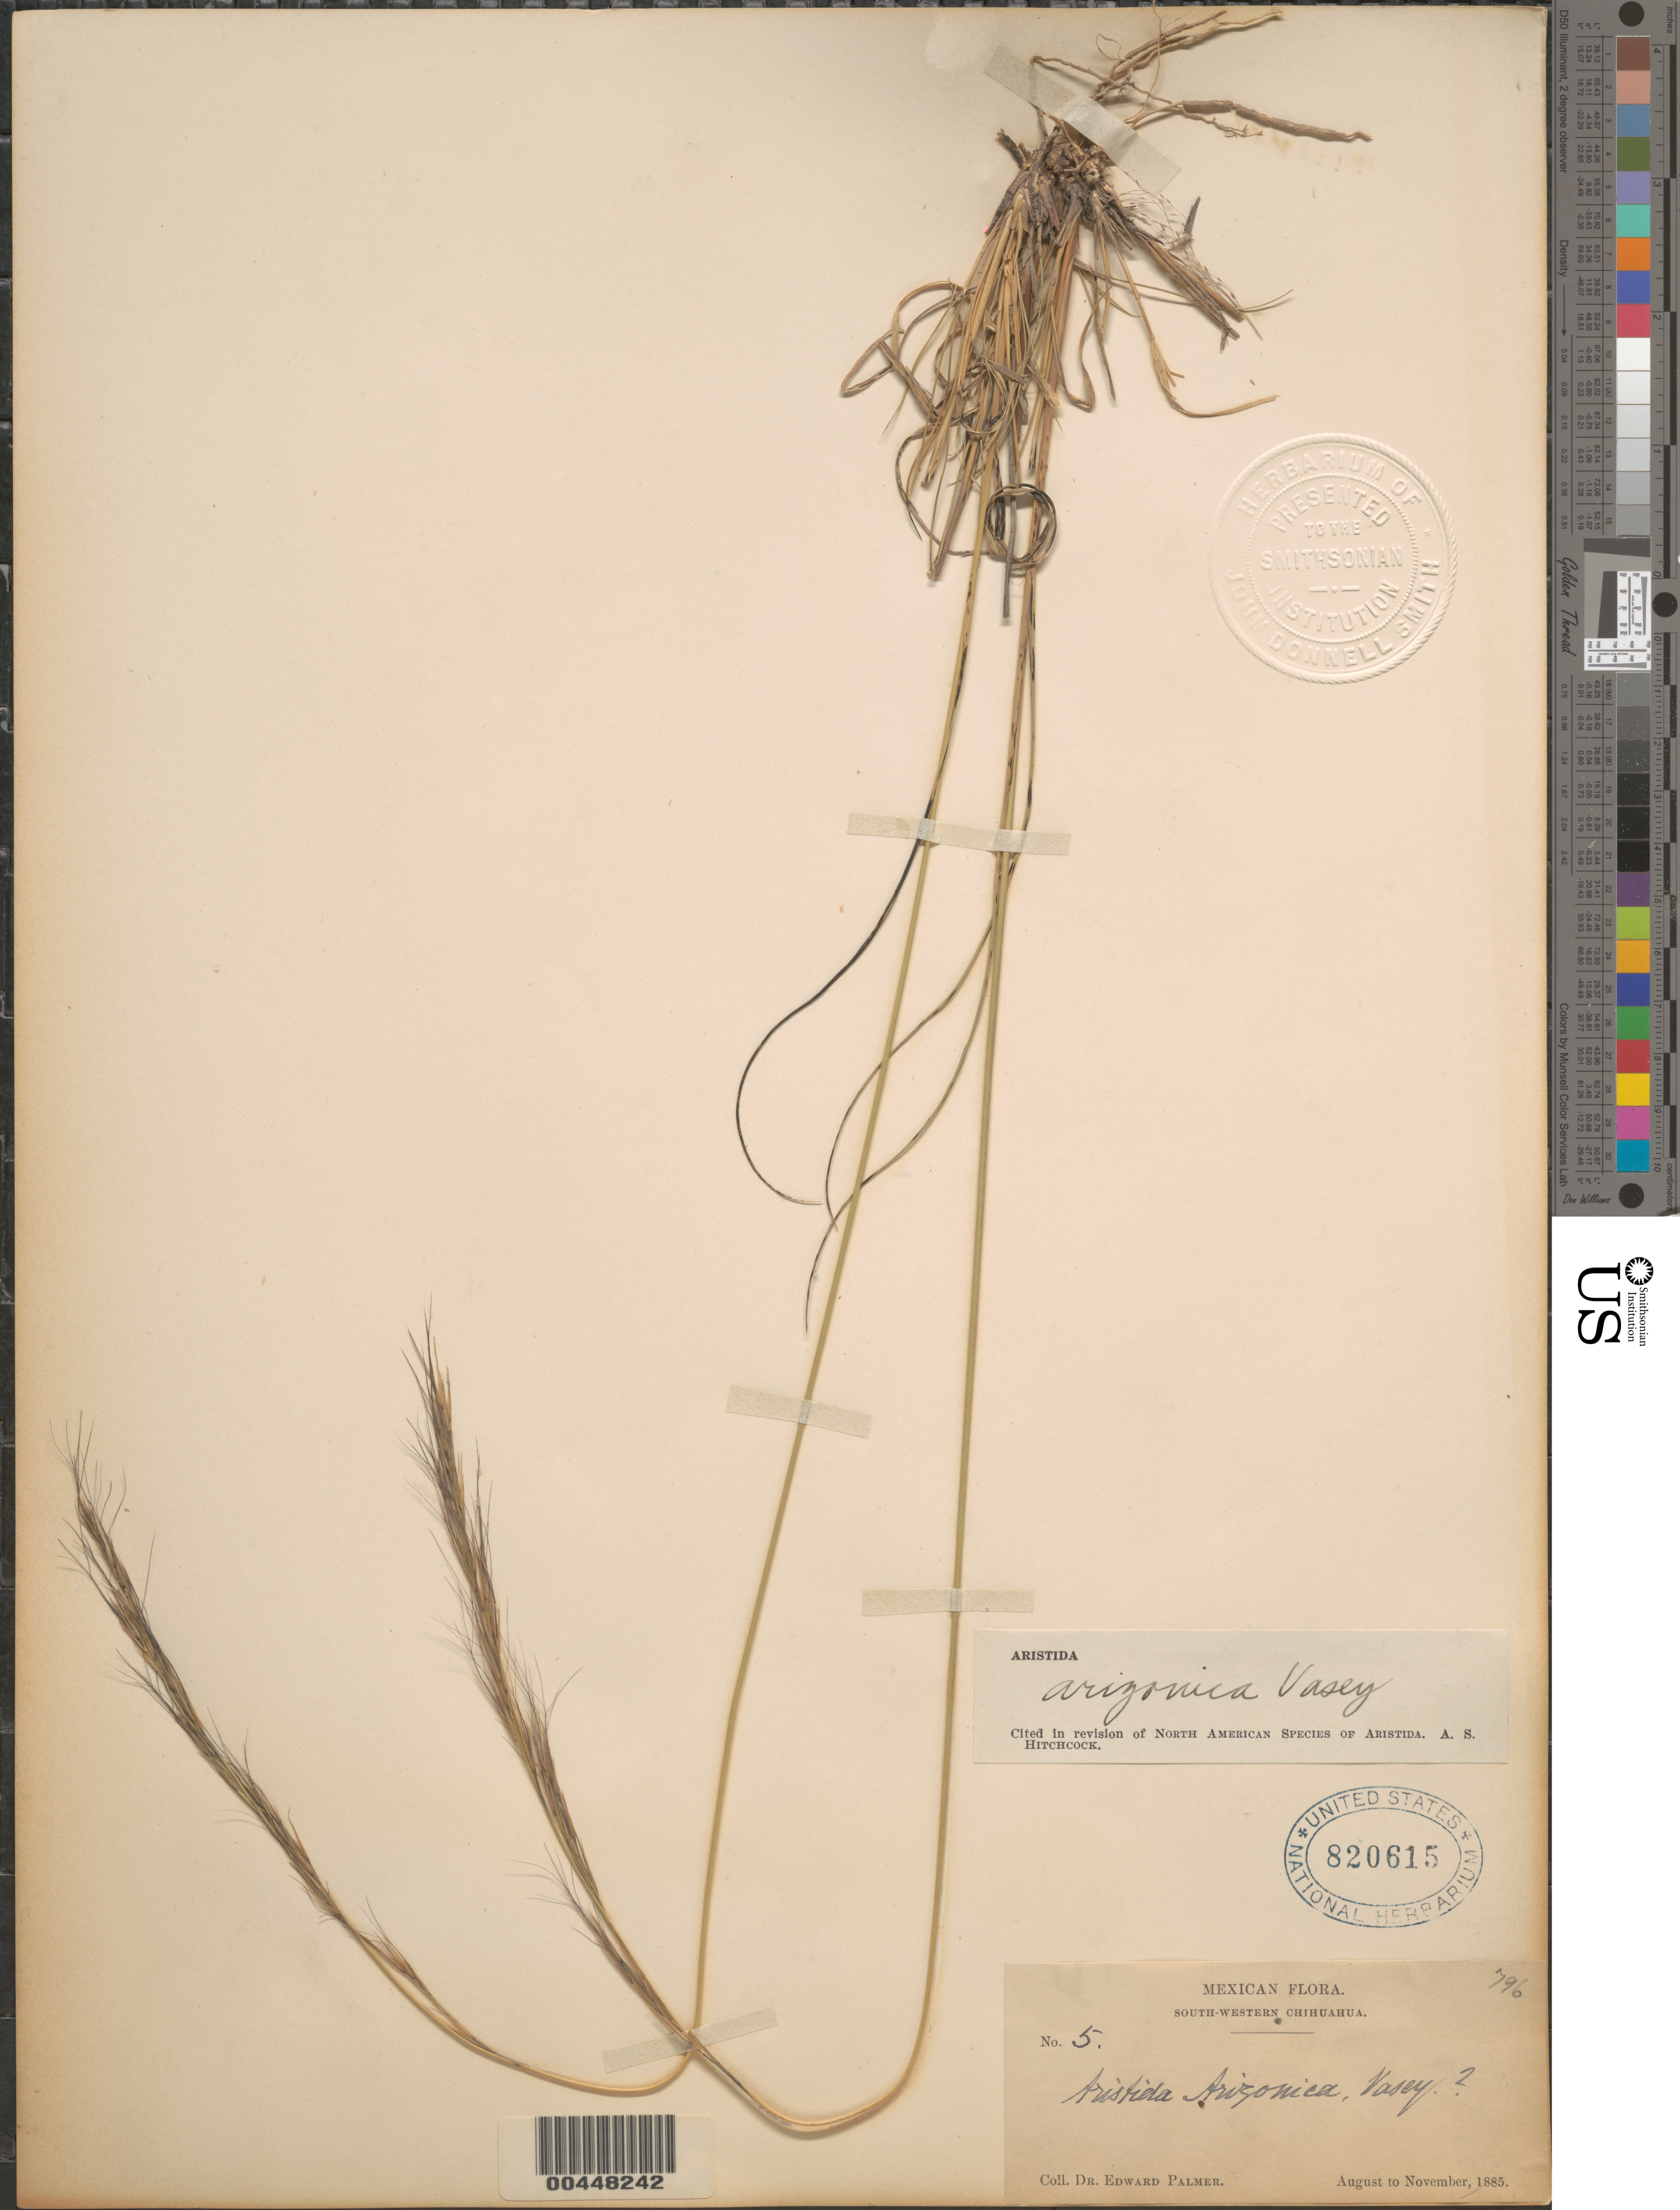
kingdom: Plantae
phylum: Tracheophyta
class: Liliopsida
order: Poales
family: Poaceae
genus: Aristida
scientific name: Aristida appressa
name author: Vasey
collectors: E. Palmer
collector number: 5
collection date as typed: Aug 1885 to Nov 1885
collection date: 1885-08/1885-11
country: Mexico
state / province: Chihuahua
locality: South-western Chihuahua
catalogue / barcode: US 820615